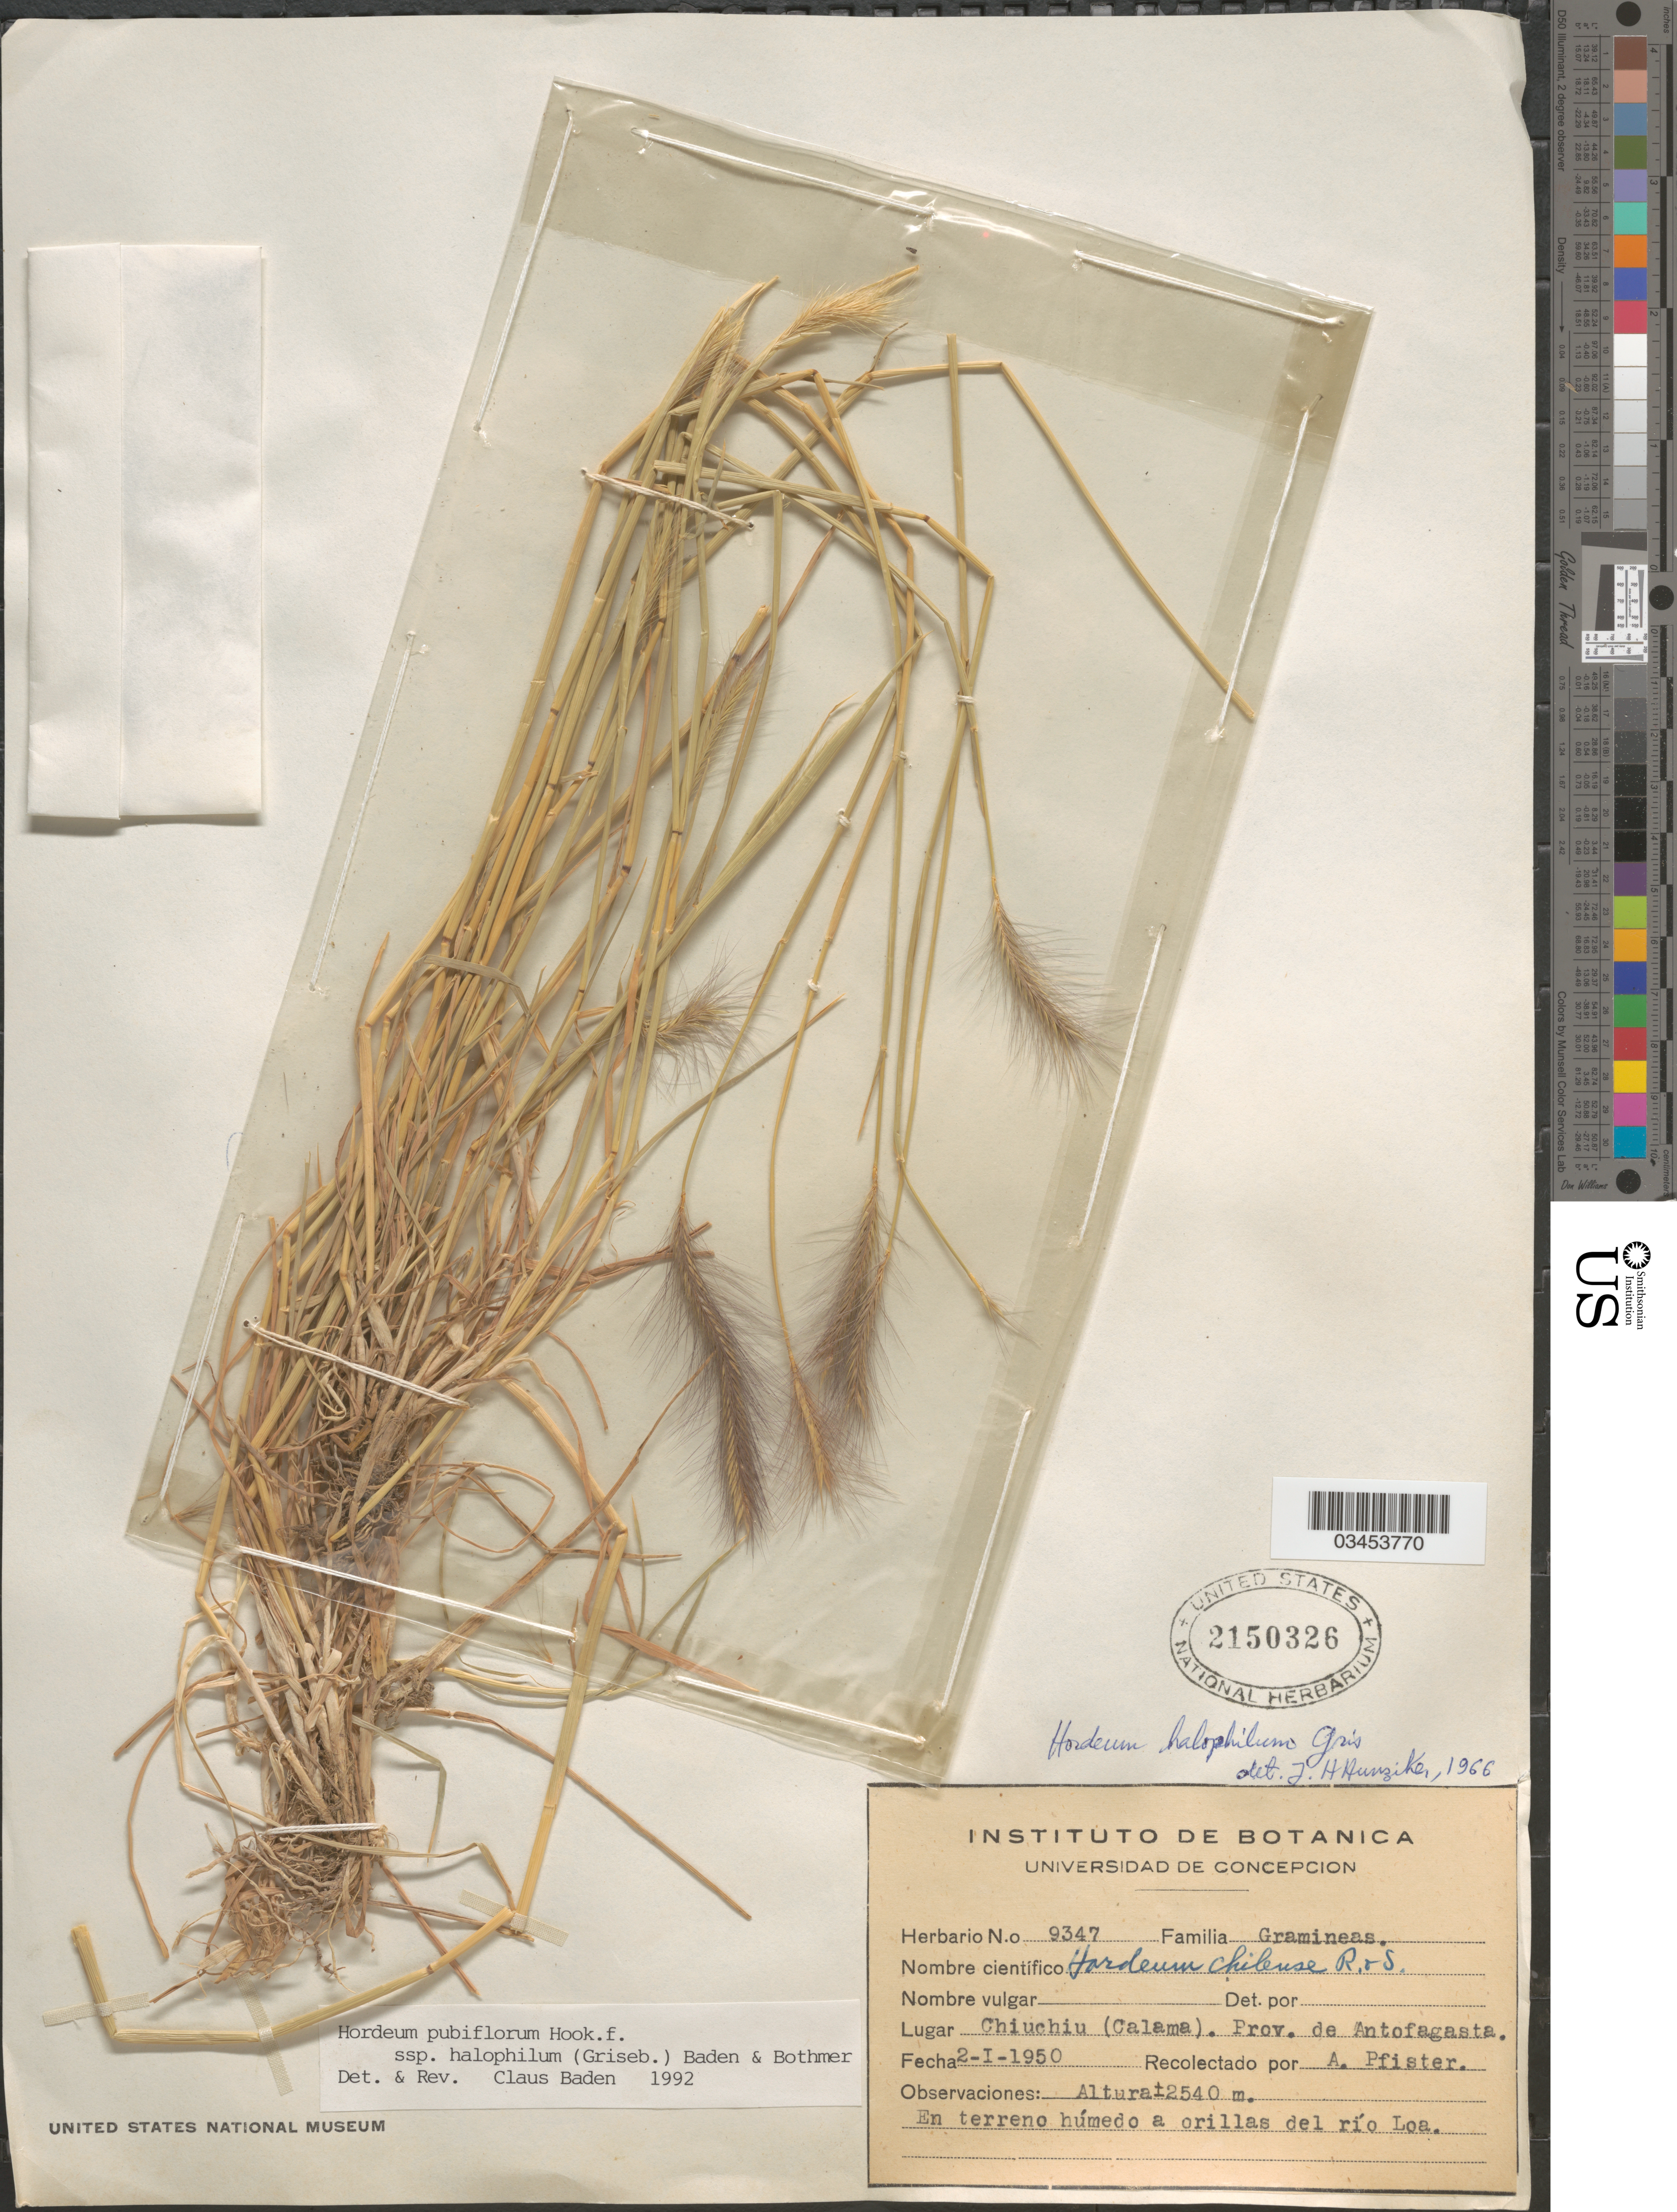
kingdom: Plantae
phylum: Tracheophyta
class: Liliopsida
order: Poales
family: Poaceae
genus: Hordeum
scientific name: Hordeum pubiflorum subsp. halophilum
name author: Hook. f.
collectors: A. Pfister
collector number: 9347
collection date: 1950-01-02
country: Chile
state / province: Antofagasta (II)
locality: Chiuchiu (Calama). En terreno húmedo a orillas del rio Loa.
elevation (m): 2540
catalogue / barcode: US 2150326